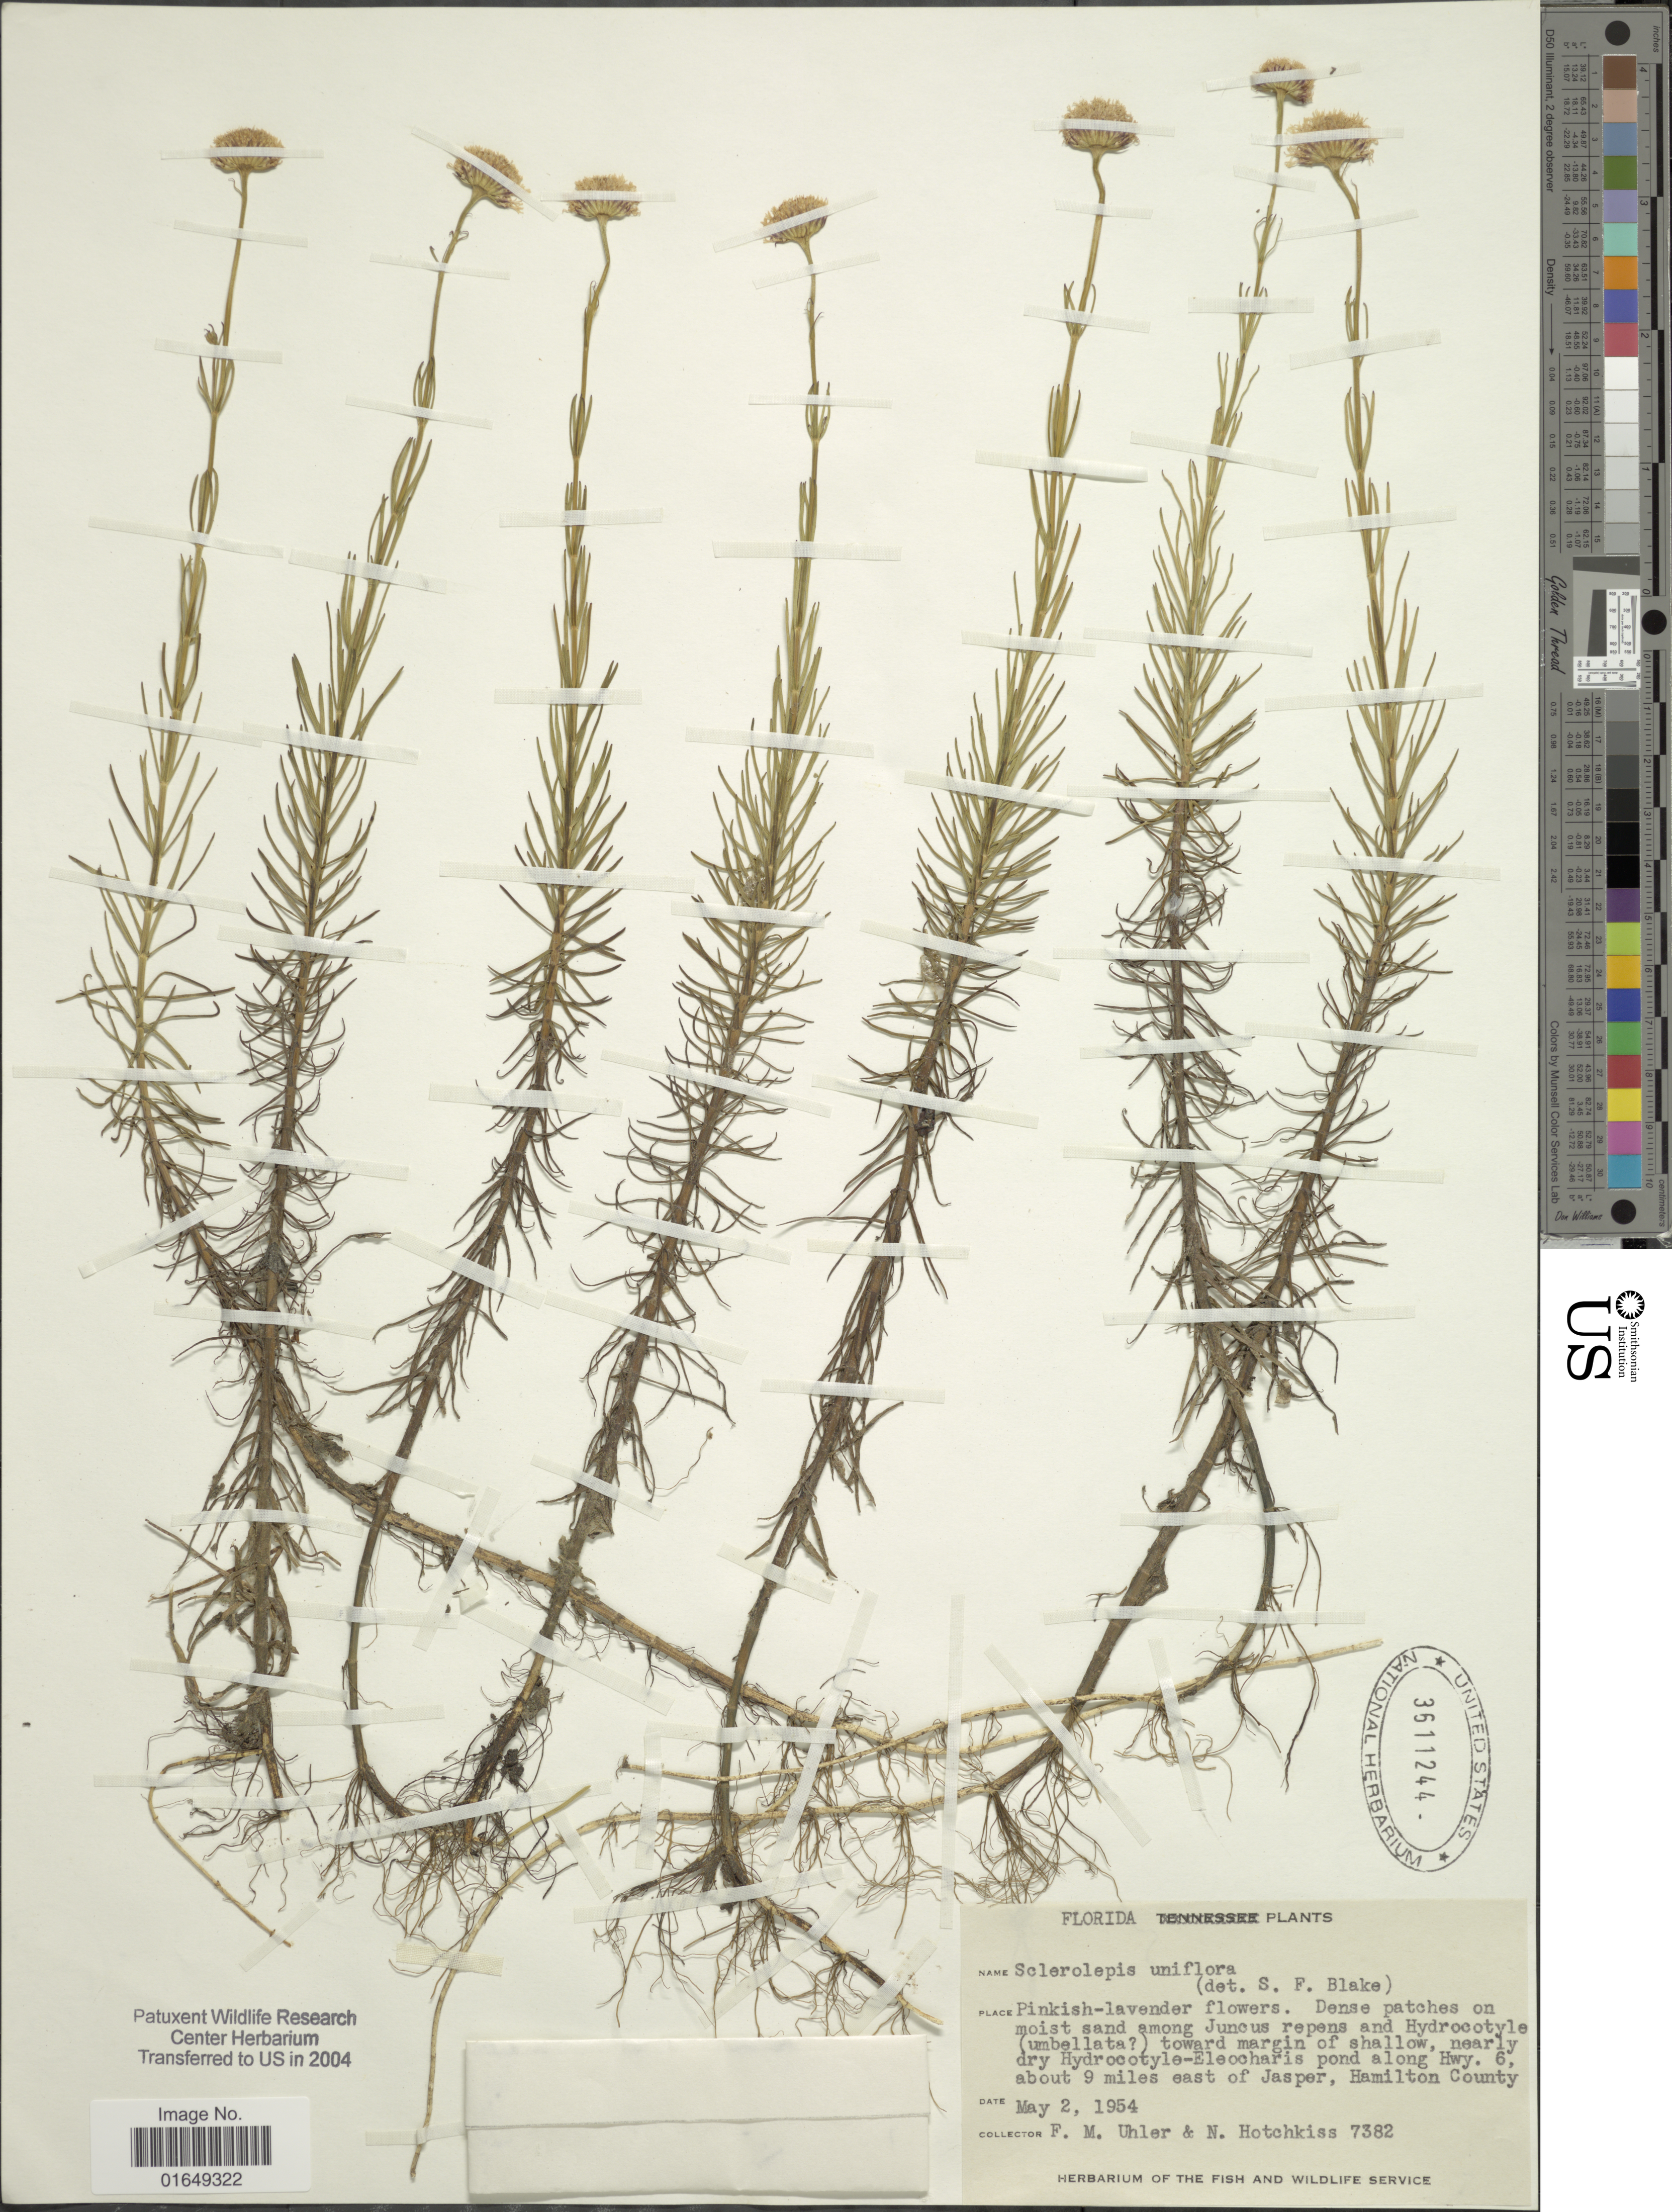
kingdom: Plantae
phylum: Tracheophyta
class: Magnoliopsida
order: Asterales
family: Asteraceae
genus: Sclerolepis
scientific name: Sclerolepis uniflora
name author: (Walter) Britton et al.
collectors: F. M. Uhler & N. Hotchkiss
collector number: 7382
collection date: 1954-05-02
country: United States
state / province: Florida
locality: Along Hwy. 6, about 9 miles east of Jasper, Hamilton County.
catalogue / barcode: US 3611244